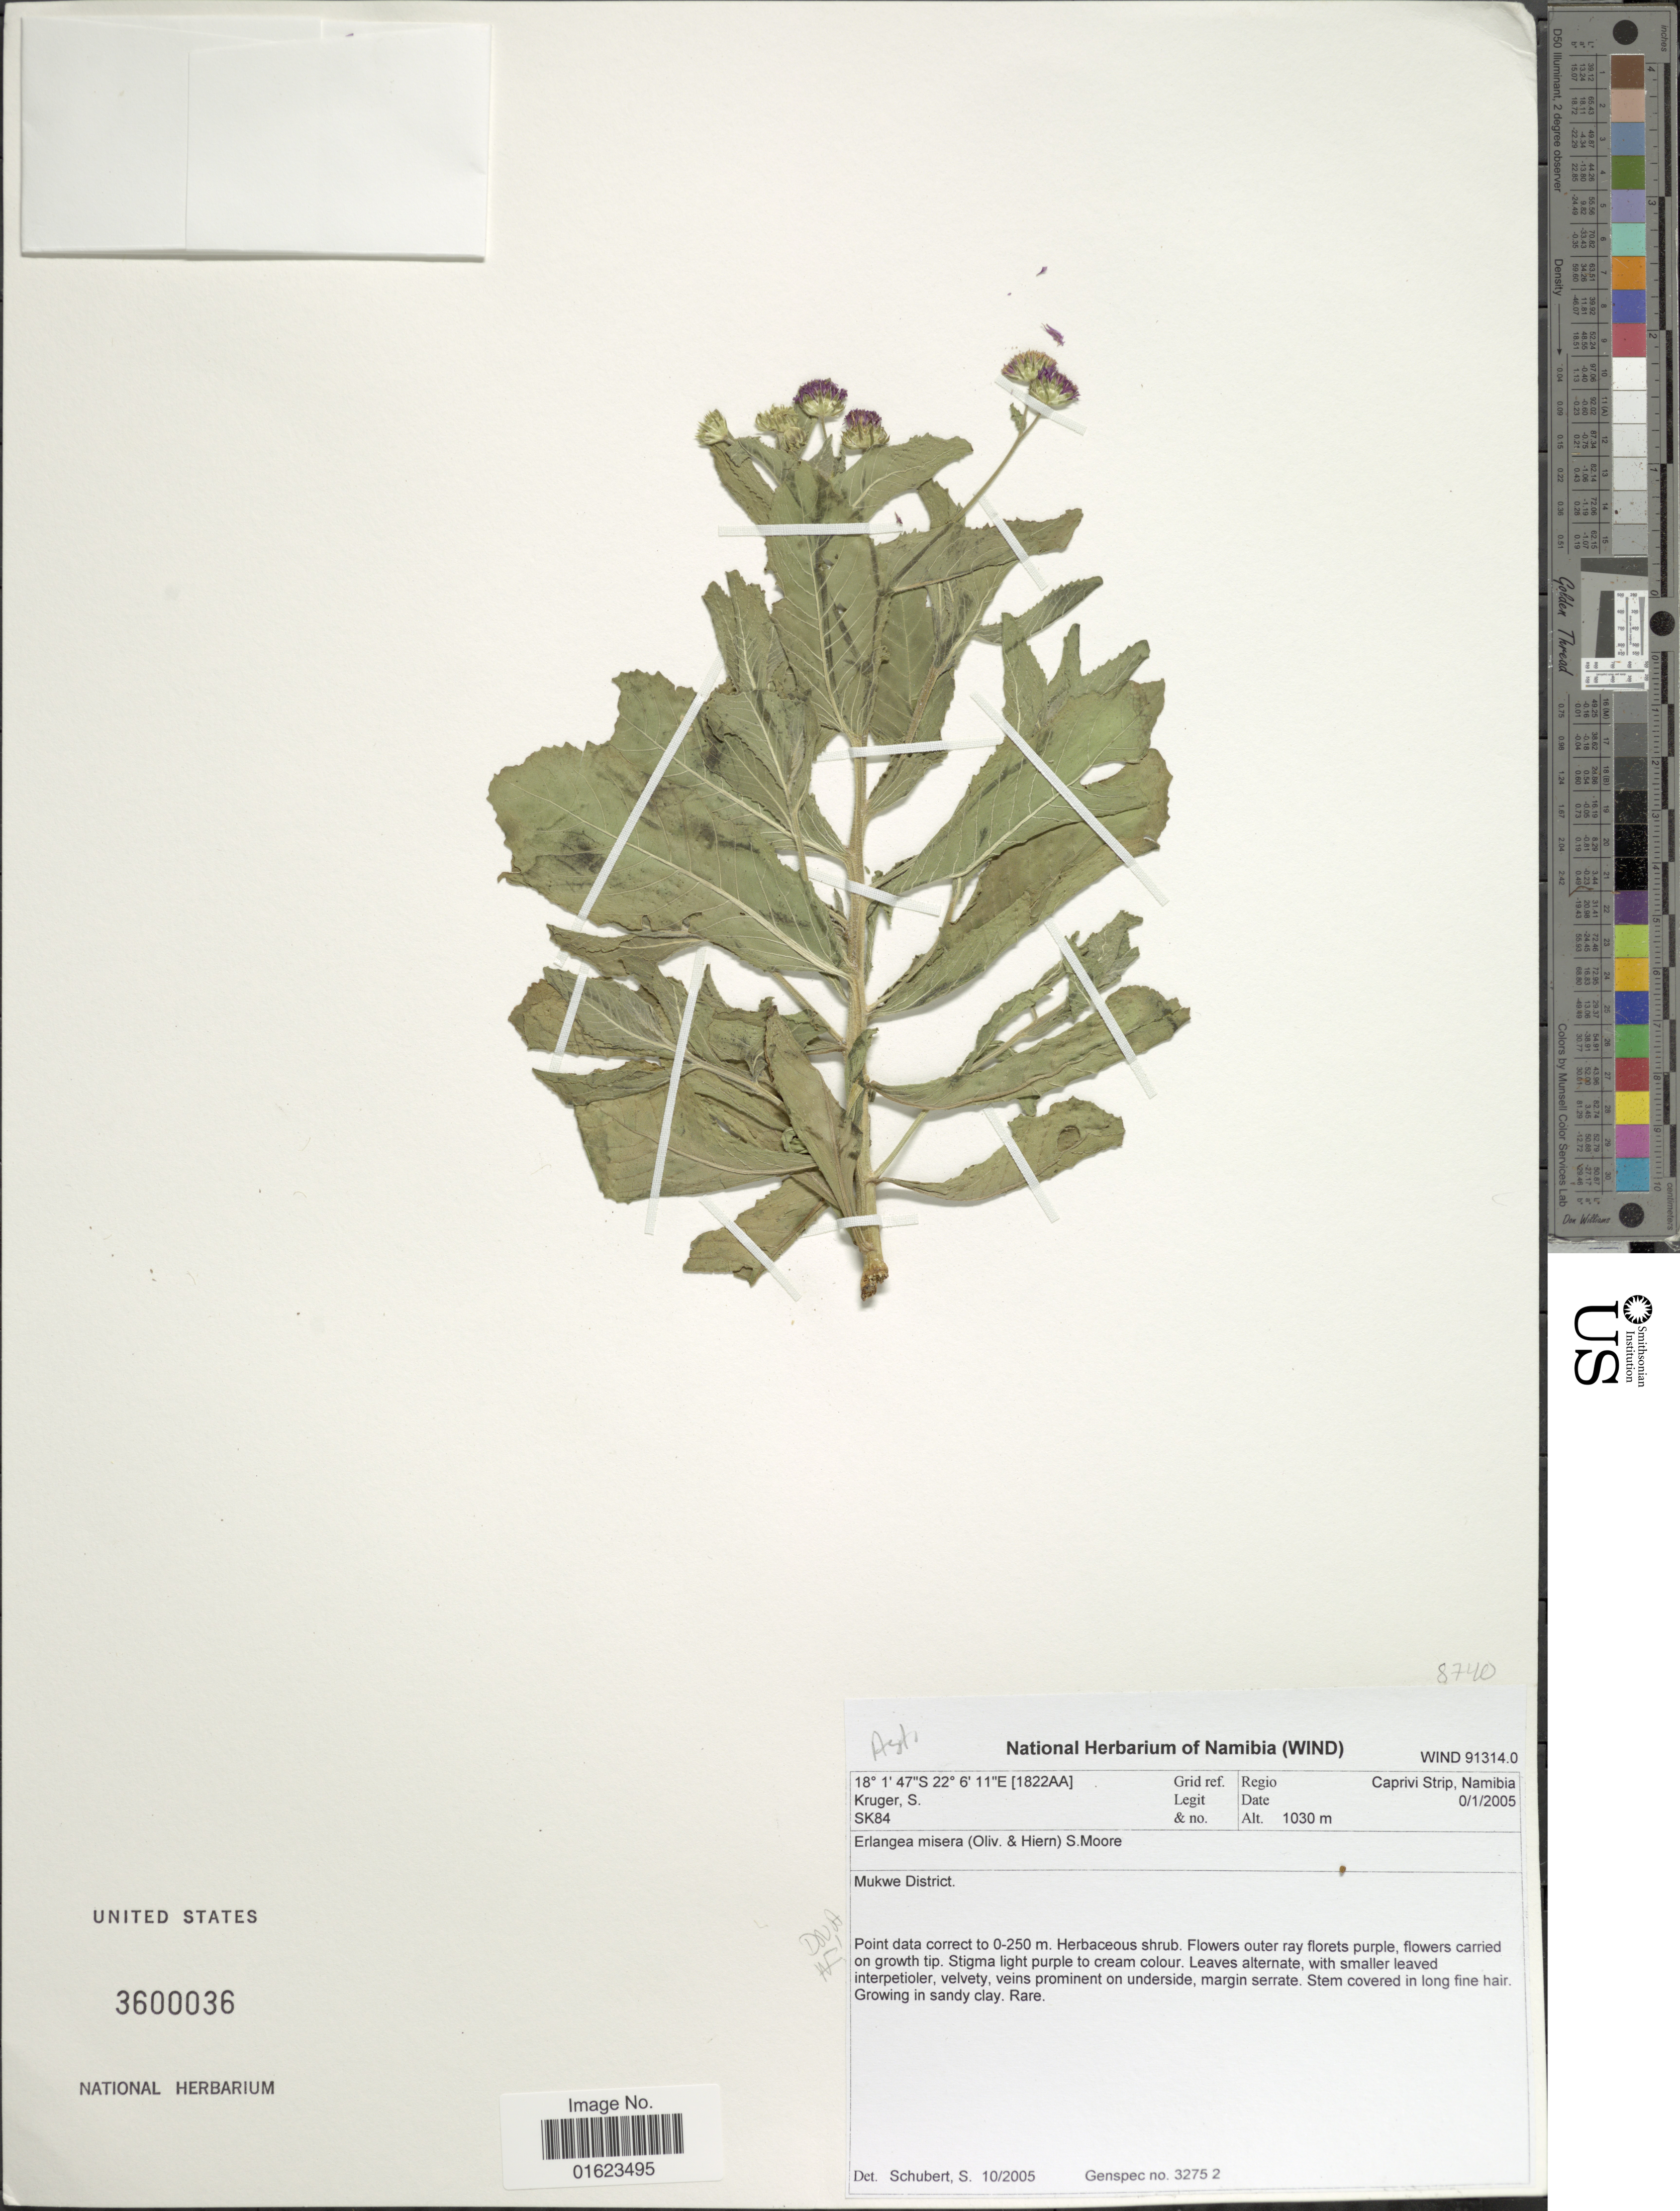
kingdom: Plantae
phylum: Tracheophyta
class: Magnoliopsida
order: Asterales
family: Asteraceae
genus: Erlangea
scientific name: Erlangea misera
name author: (Oliv. & Hiern) S. Moore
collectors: S. Kruger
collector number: SK84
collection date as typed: Transcribed d/m/y: 0/1/2005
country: Namibia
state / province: Caprivi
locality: Regio Caprivi Strip, Namibia. Mukwe District.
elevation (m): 1030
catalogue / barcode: US 3600036